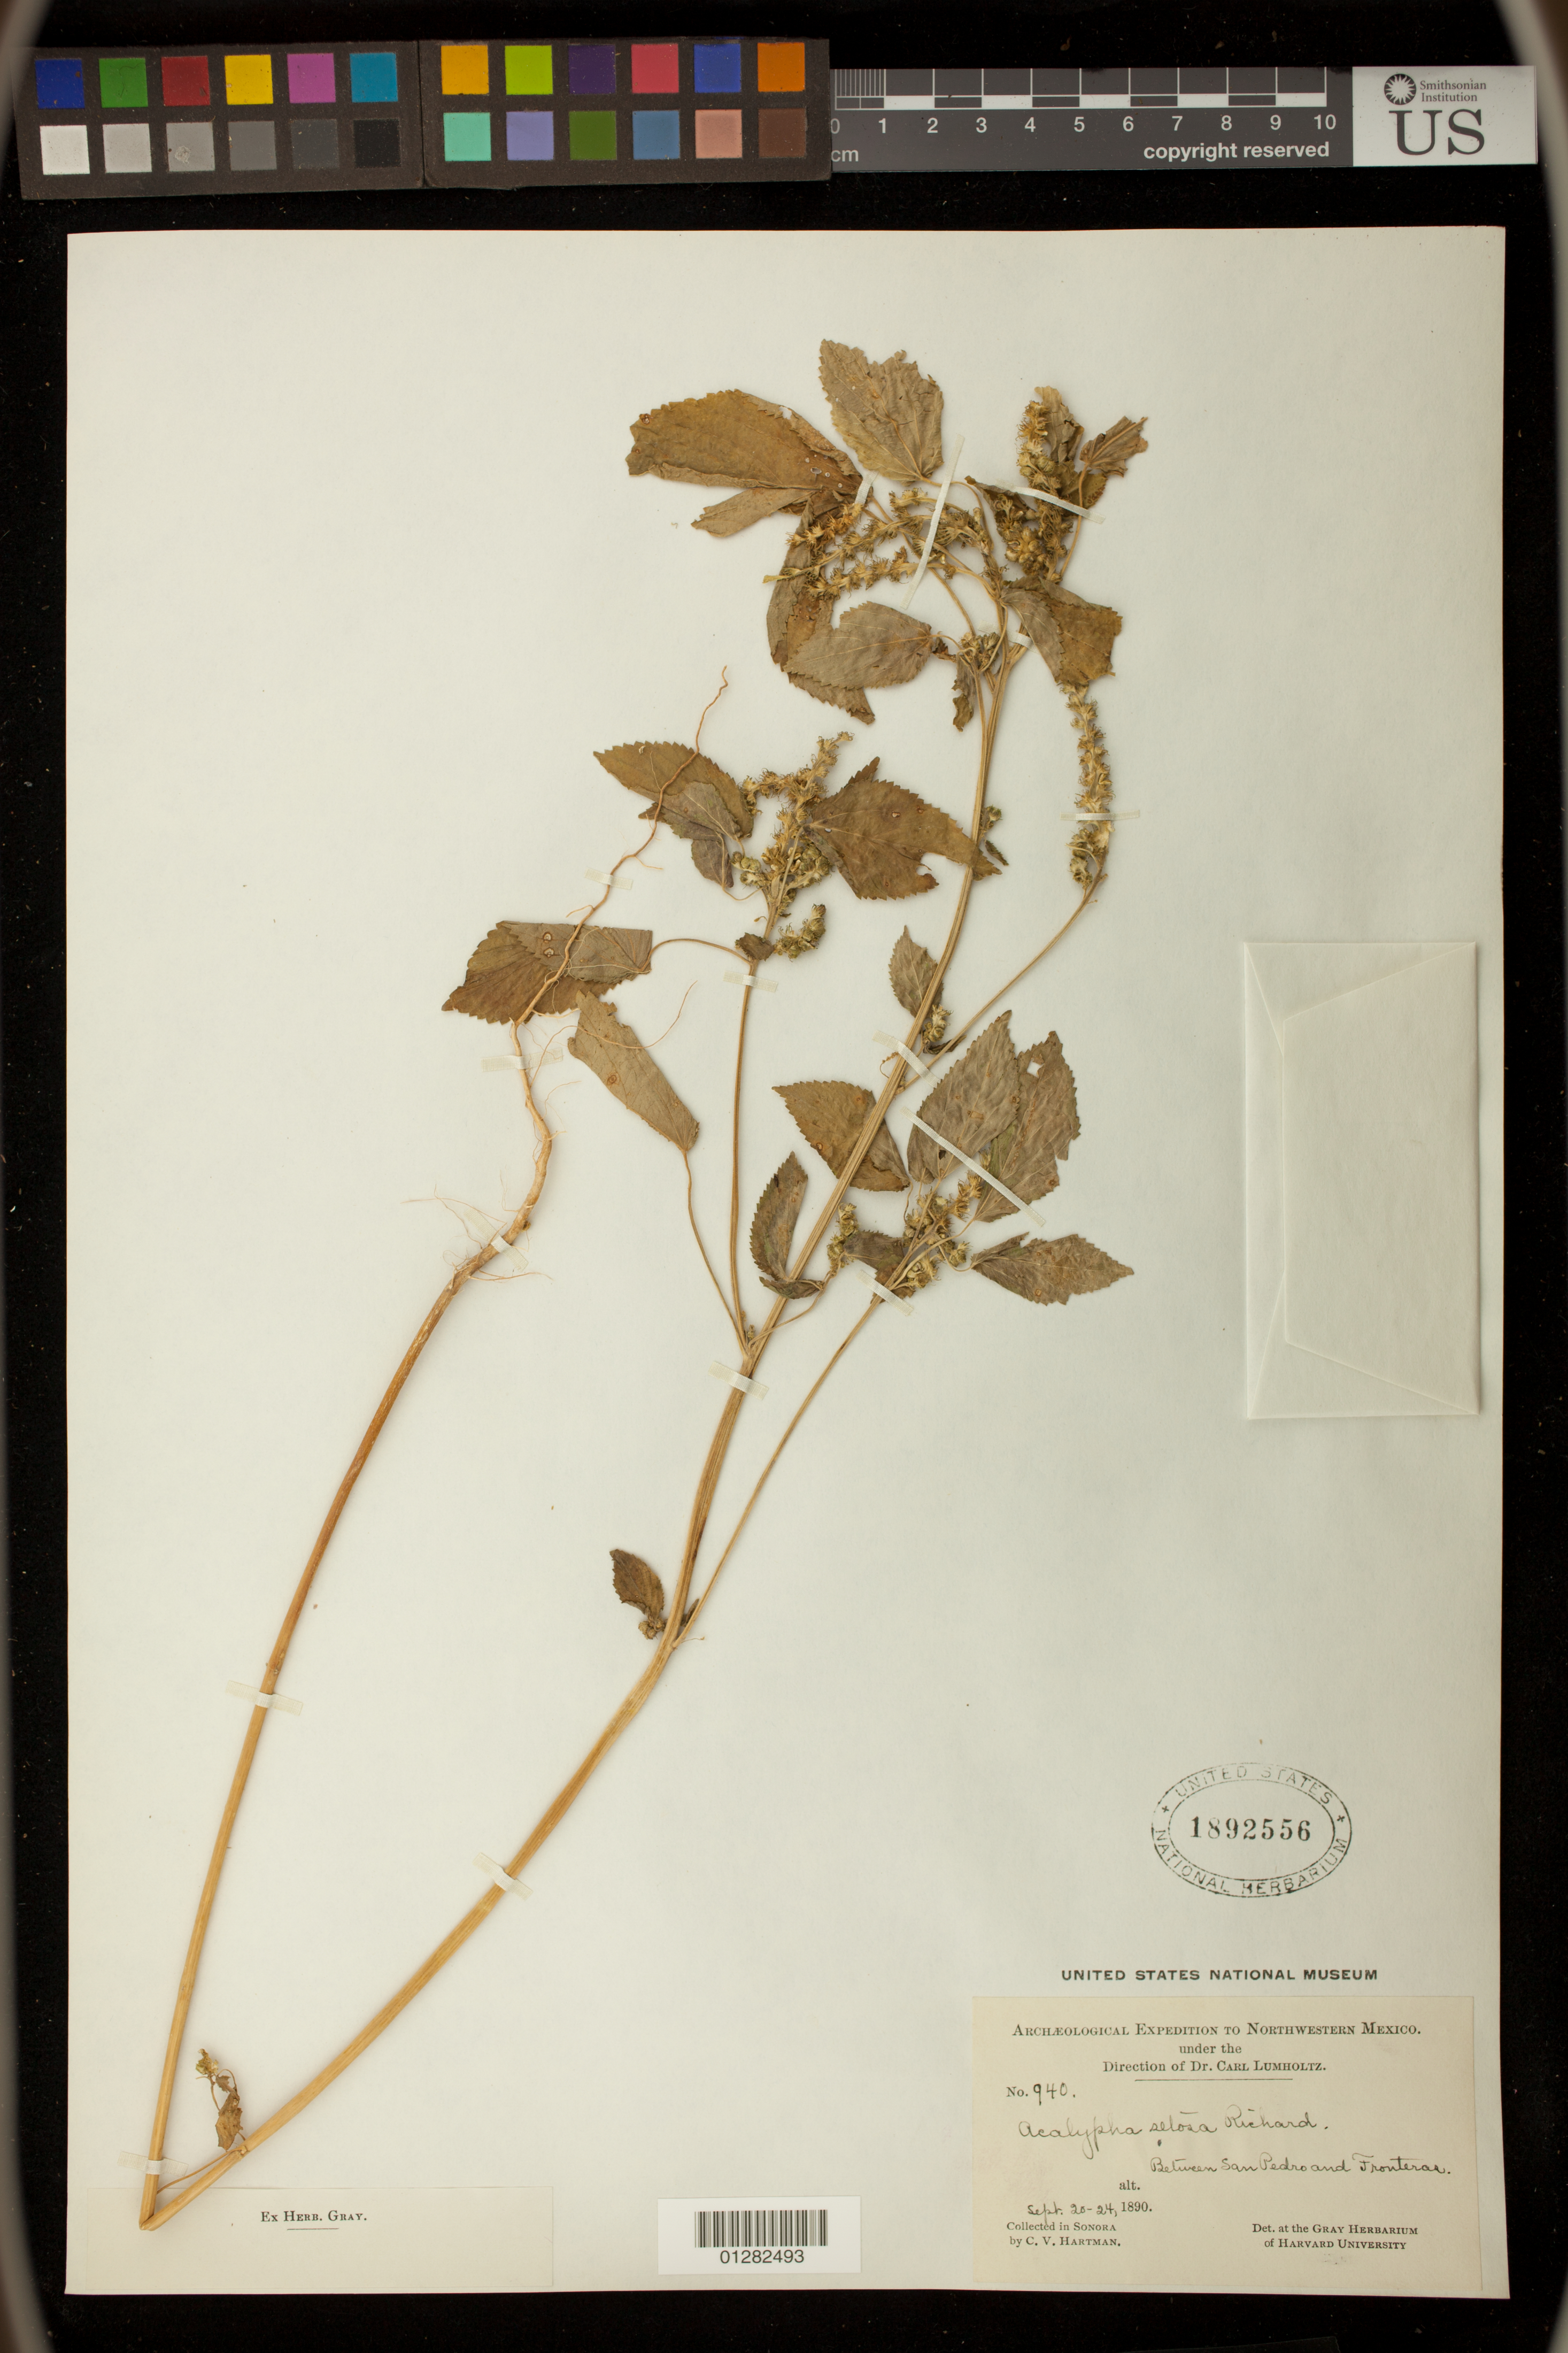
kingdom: Plantae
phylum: Tracheophyta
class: Magnoliopsida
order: Malpighiales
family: Euphorbiaceae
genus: Acalypha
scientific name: Acalypha setosa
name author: A. Rich.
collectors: C. V. Hartman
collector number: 940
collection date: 1890-09-20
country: Mexico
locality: Sonora northwestern Mexico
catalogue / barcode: US 1892556